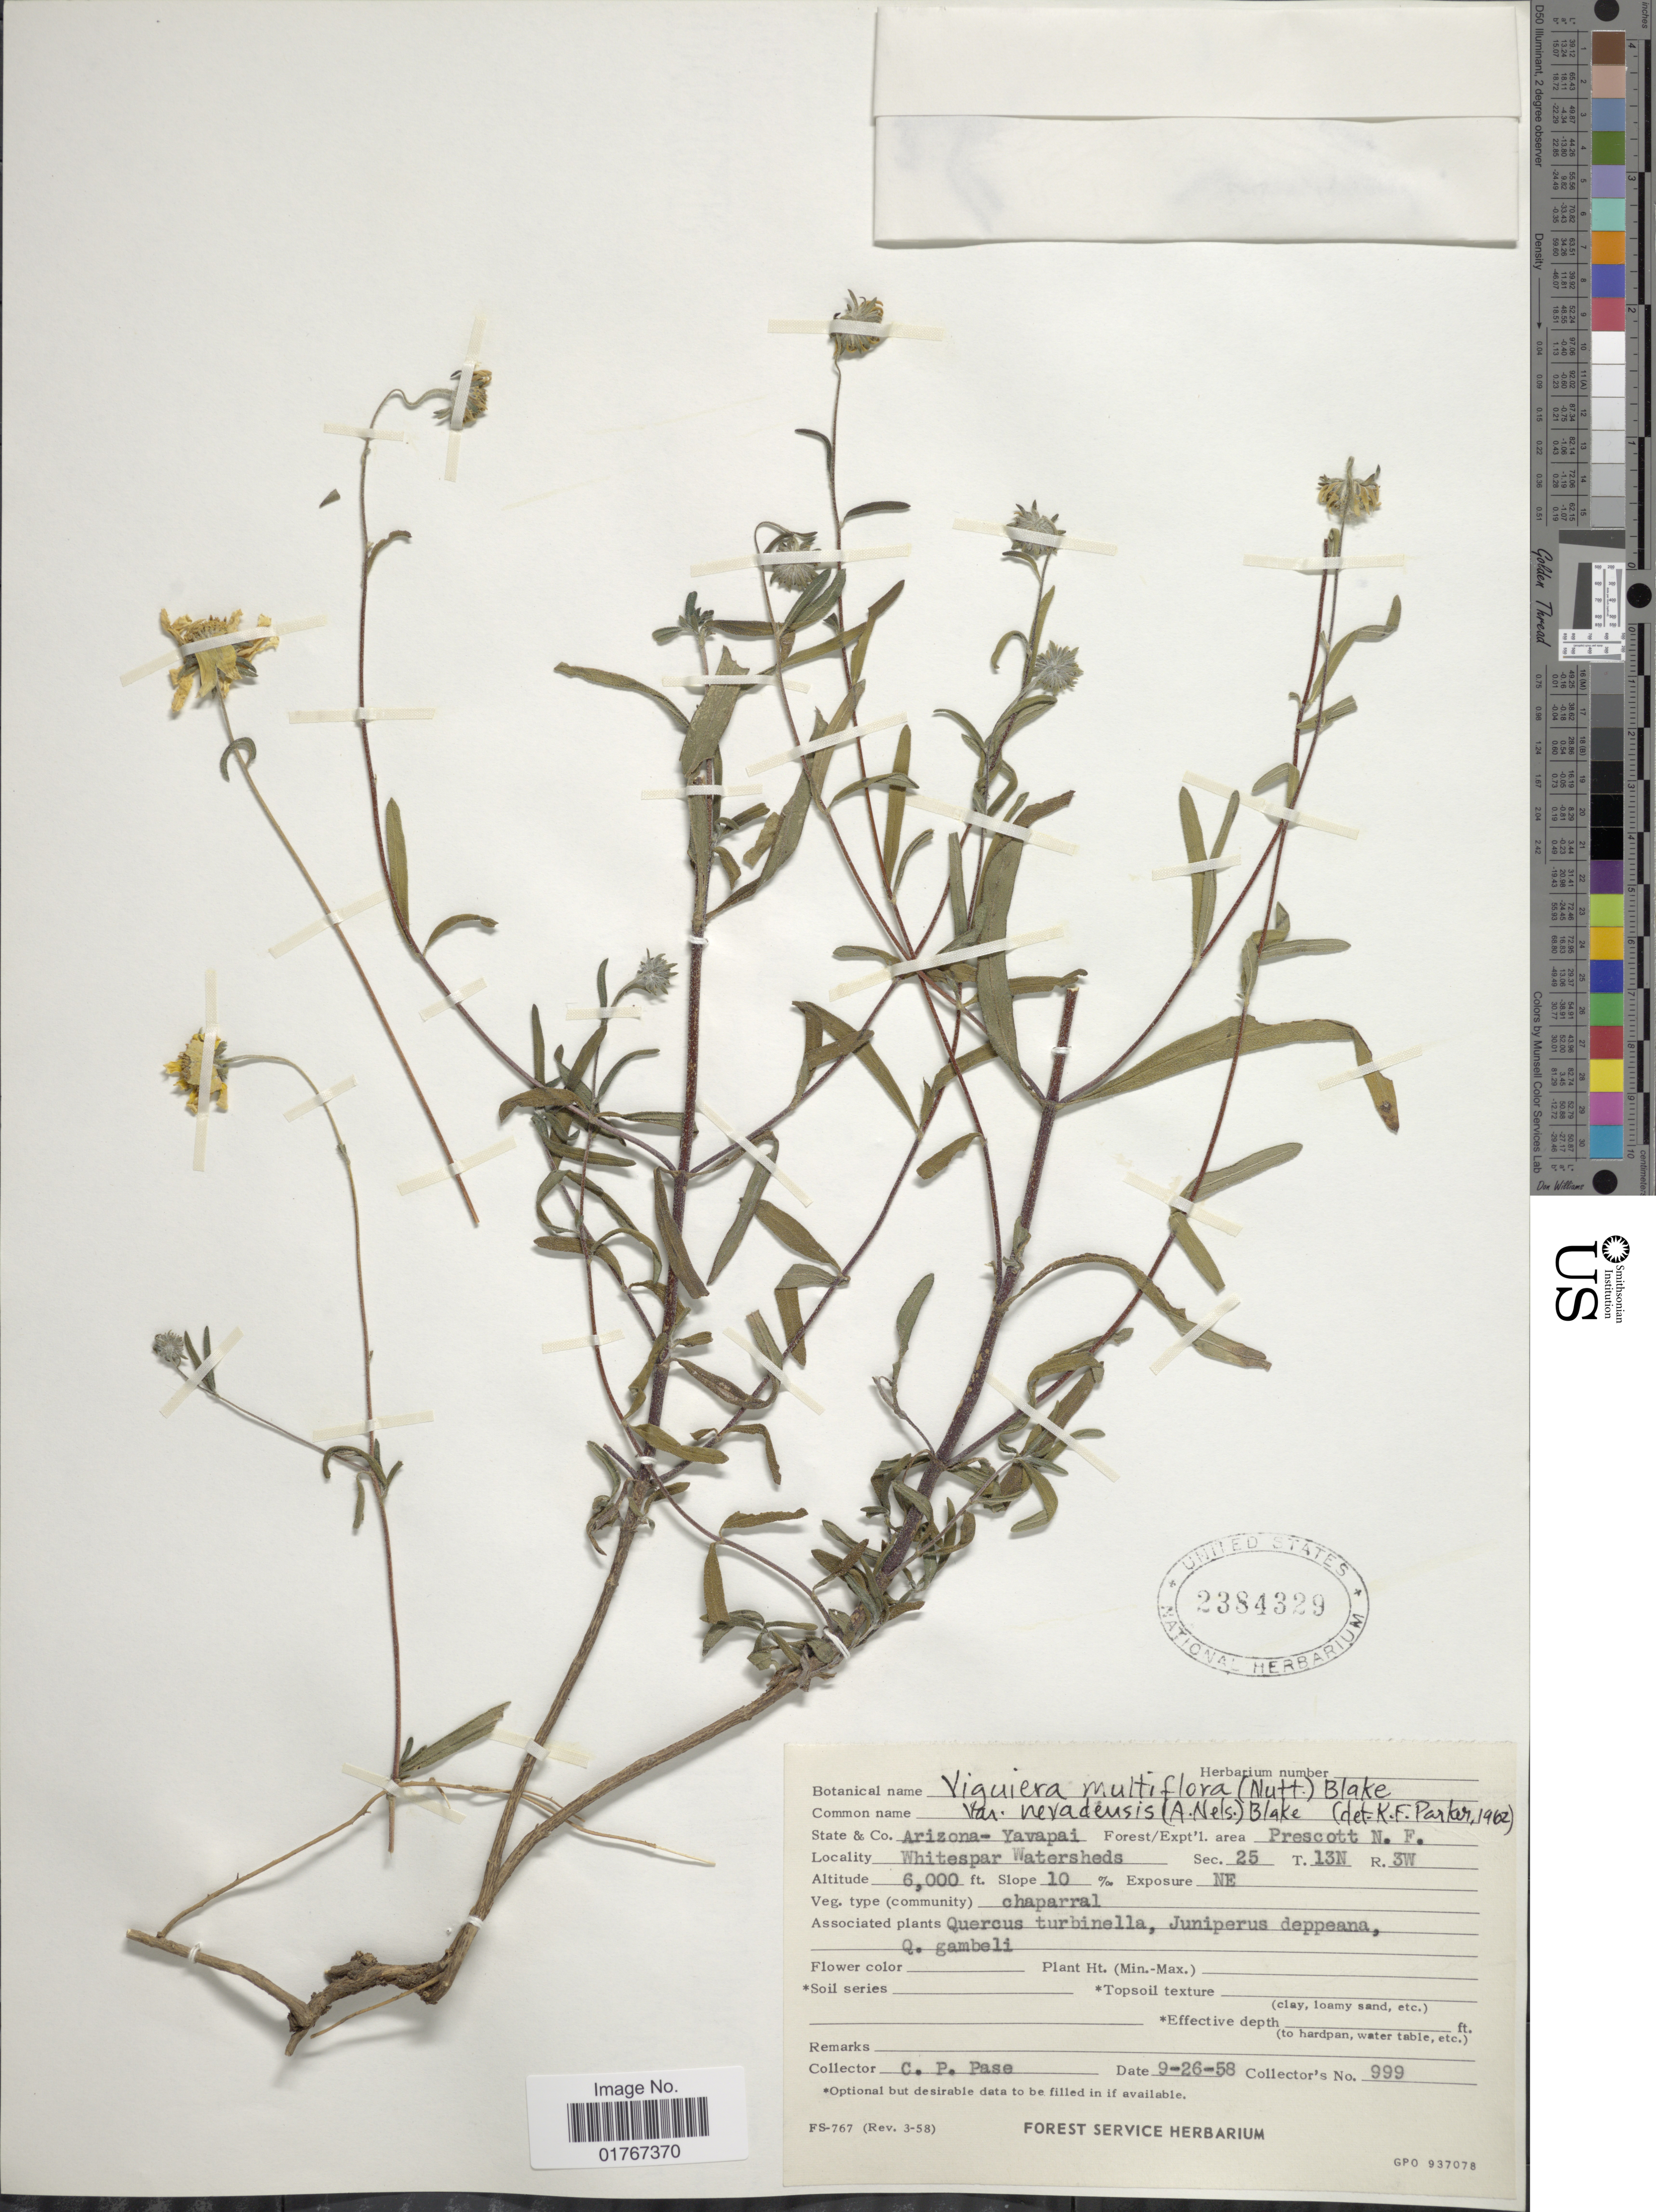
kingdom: Plantae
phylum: Tracheophyta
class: Magnoliopsida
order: Asterales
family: Asteraceae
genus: Heliomeris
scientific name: Heliomeris multiflora var. nevadensis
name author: (A. Nelson) Blake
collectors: C. P. Pase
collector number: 999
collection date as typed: Transcribed d/m/y: 26/9/58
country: United States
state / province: Arizona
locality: Yavapai, Prescott N.F. Whitespar Watersheds, Sec. 25 T. 13N R. 3W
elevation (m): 1829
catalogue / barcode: US 2384329